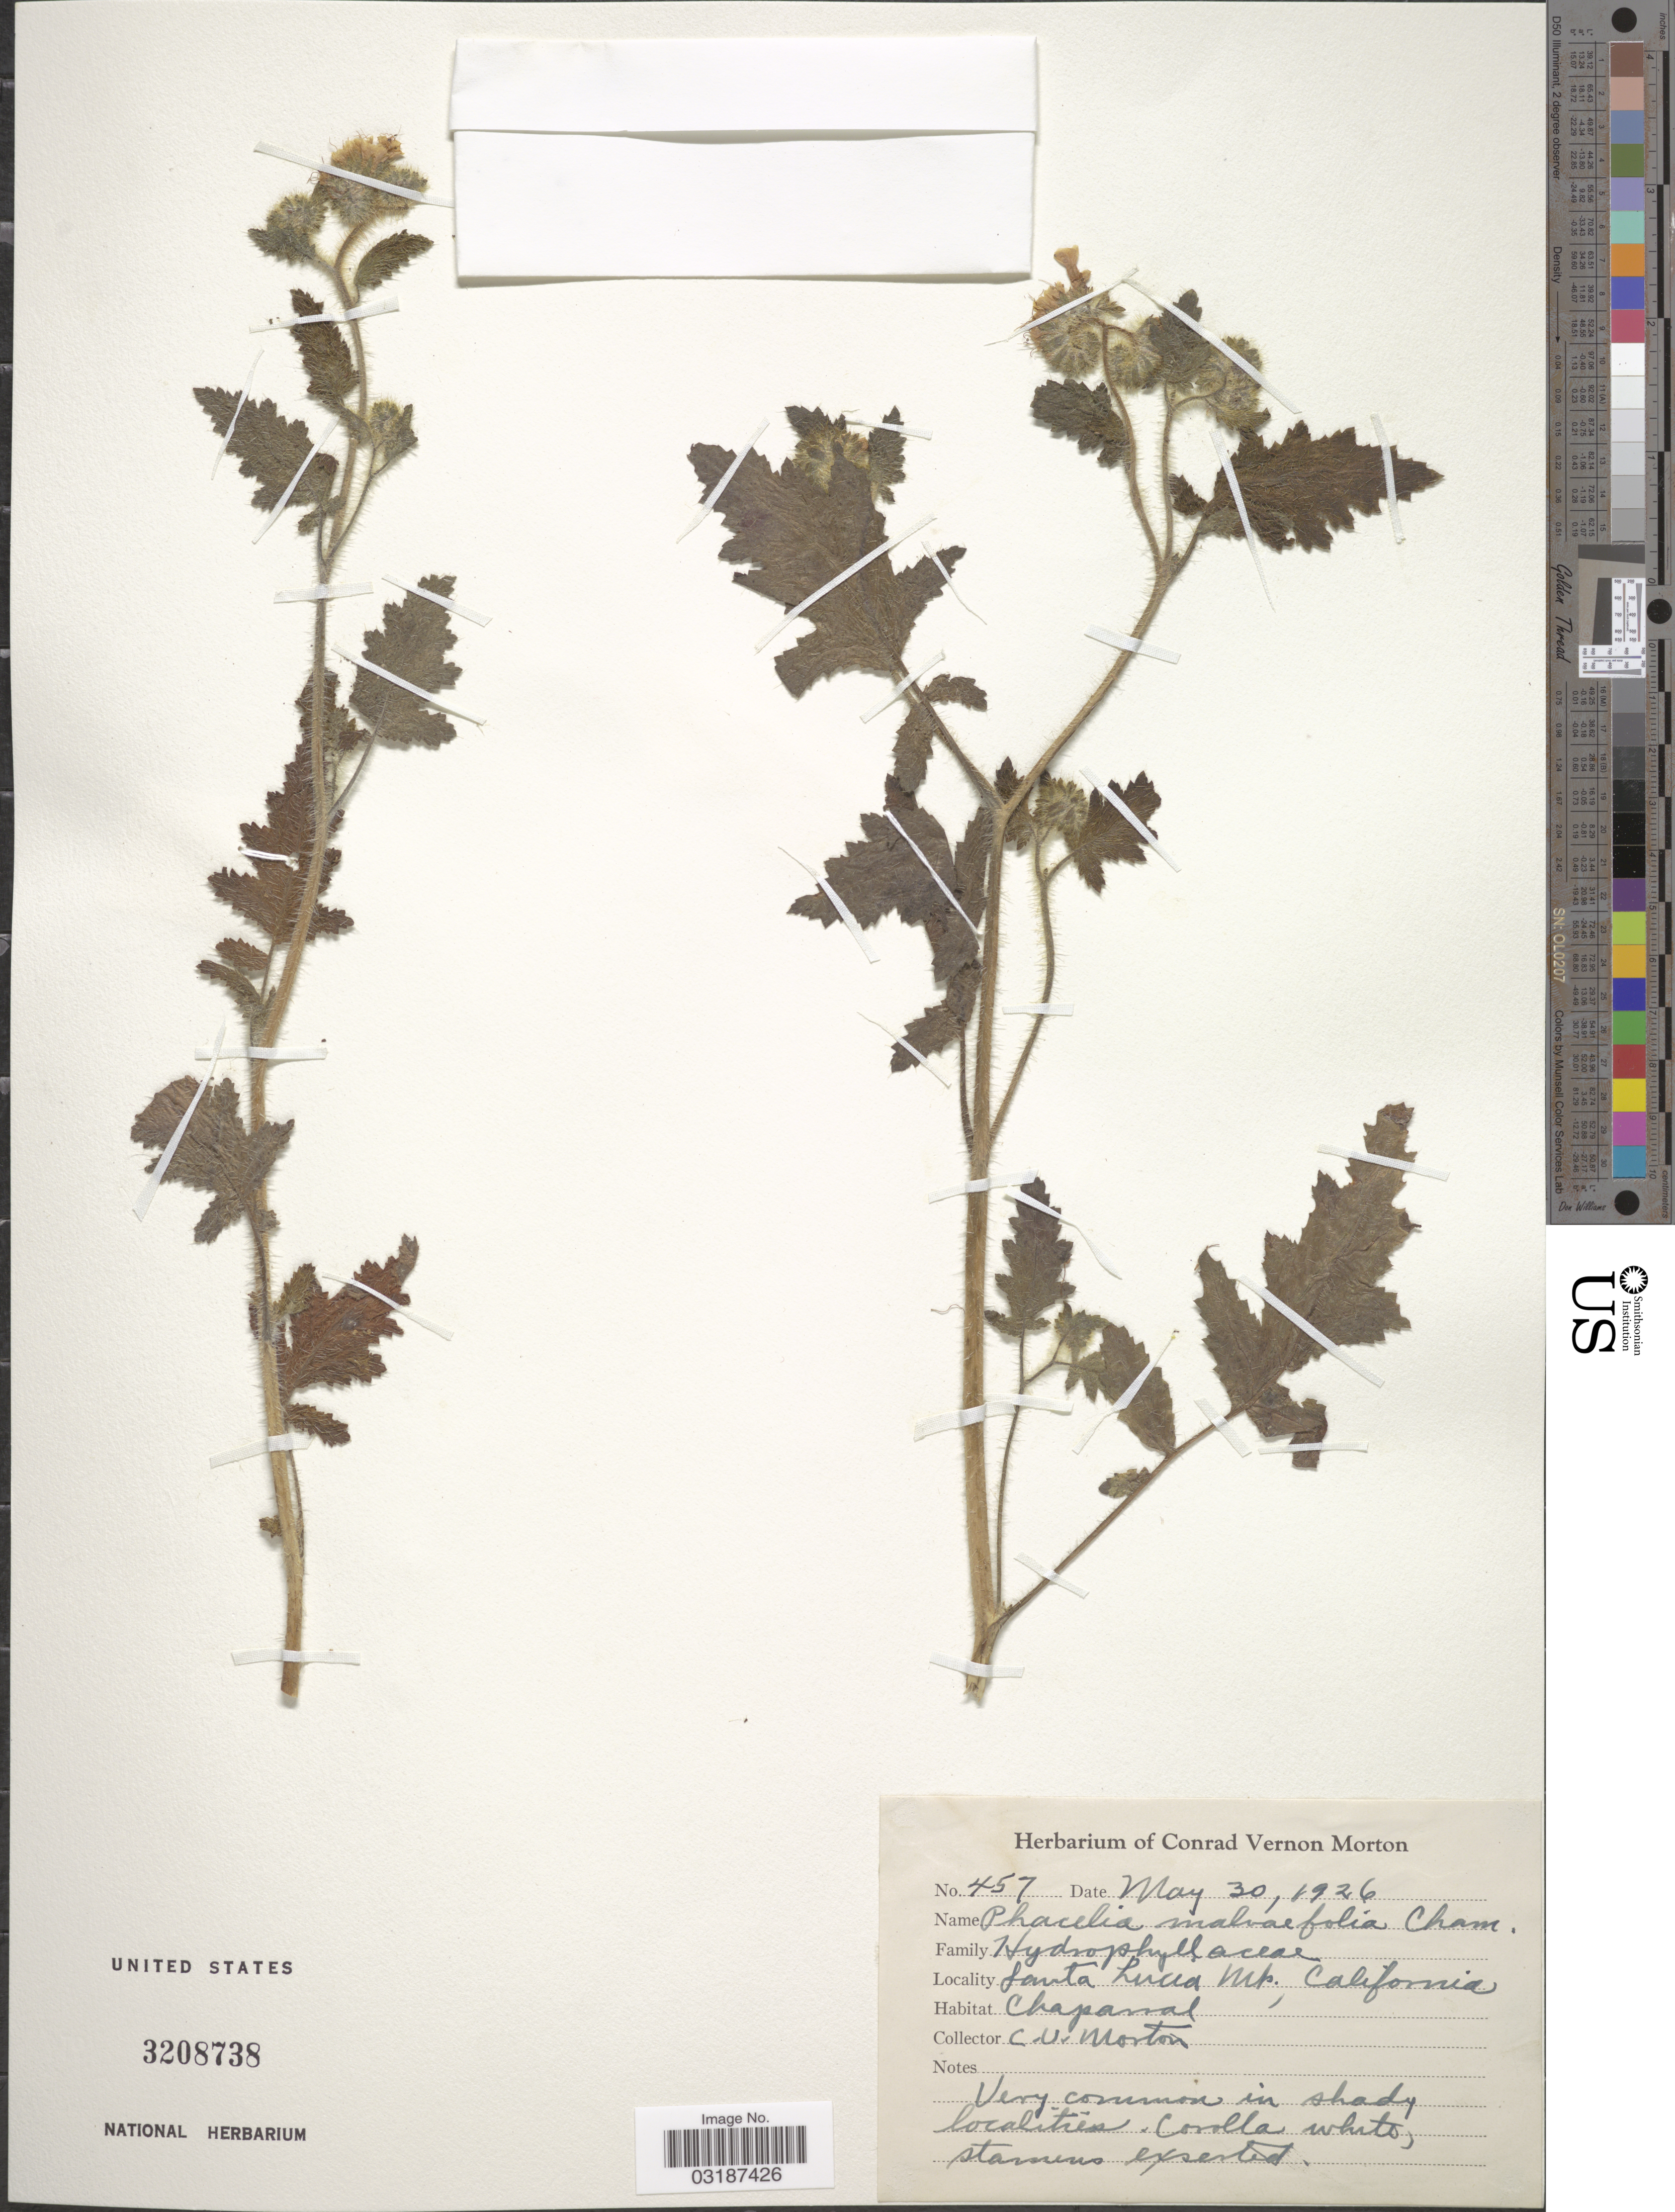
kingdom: Plantae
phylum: Tracheophyta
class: Magnoliopsida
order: Boraginales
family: Hydrophyllaceae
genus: Phacelia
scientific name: Phacelia malvifolia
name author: Cham.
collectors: C. V. Morton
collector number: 457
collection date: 1926-05-30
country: United States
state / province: California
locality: Santa Lucia Mts. Chaparral.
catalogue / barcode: US 3208738